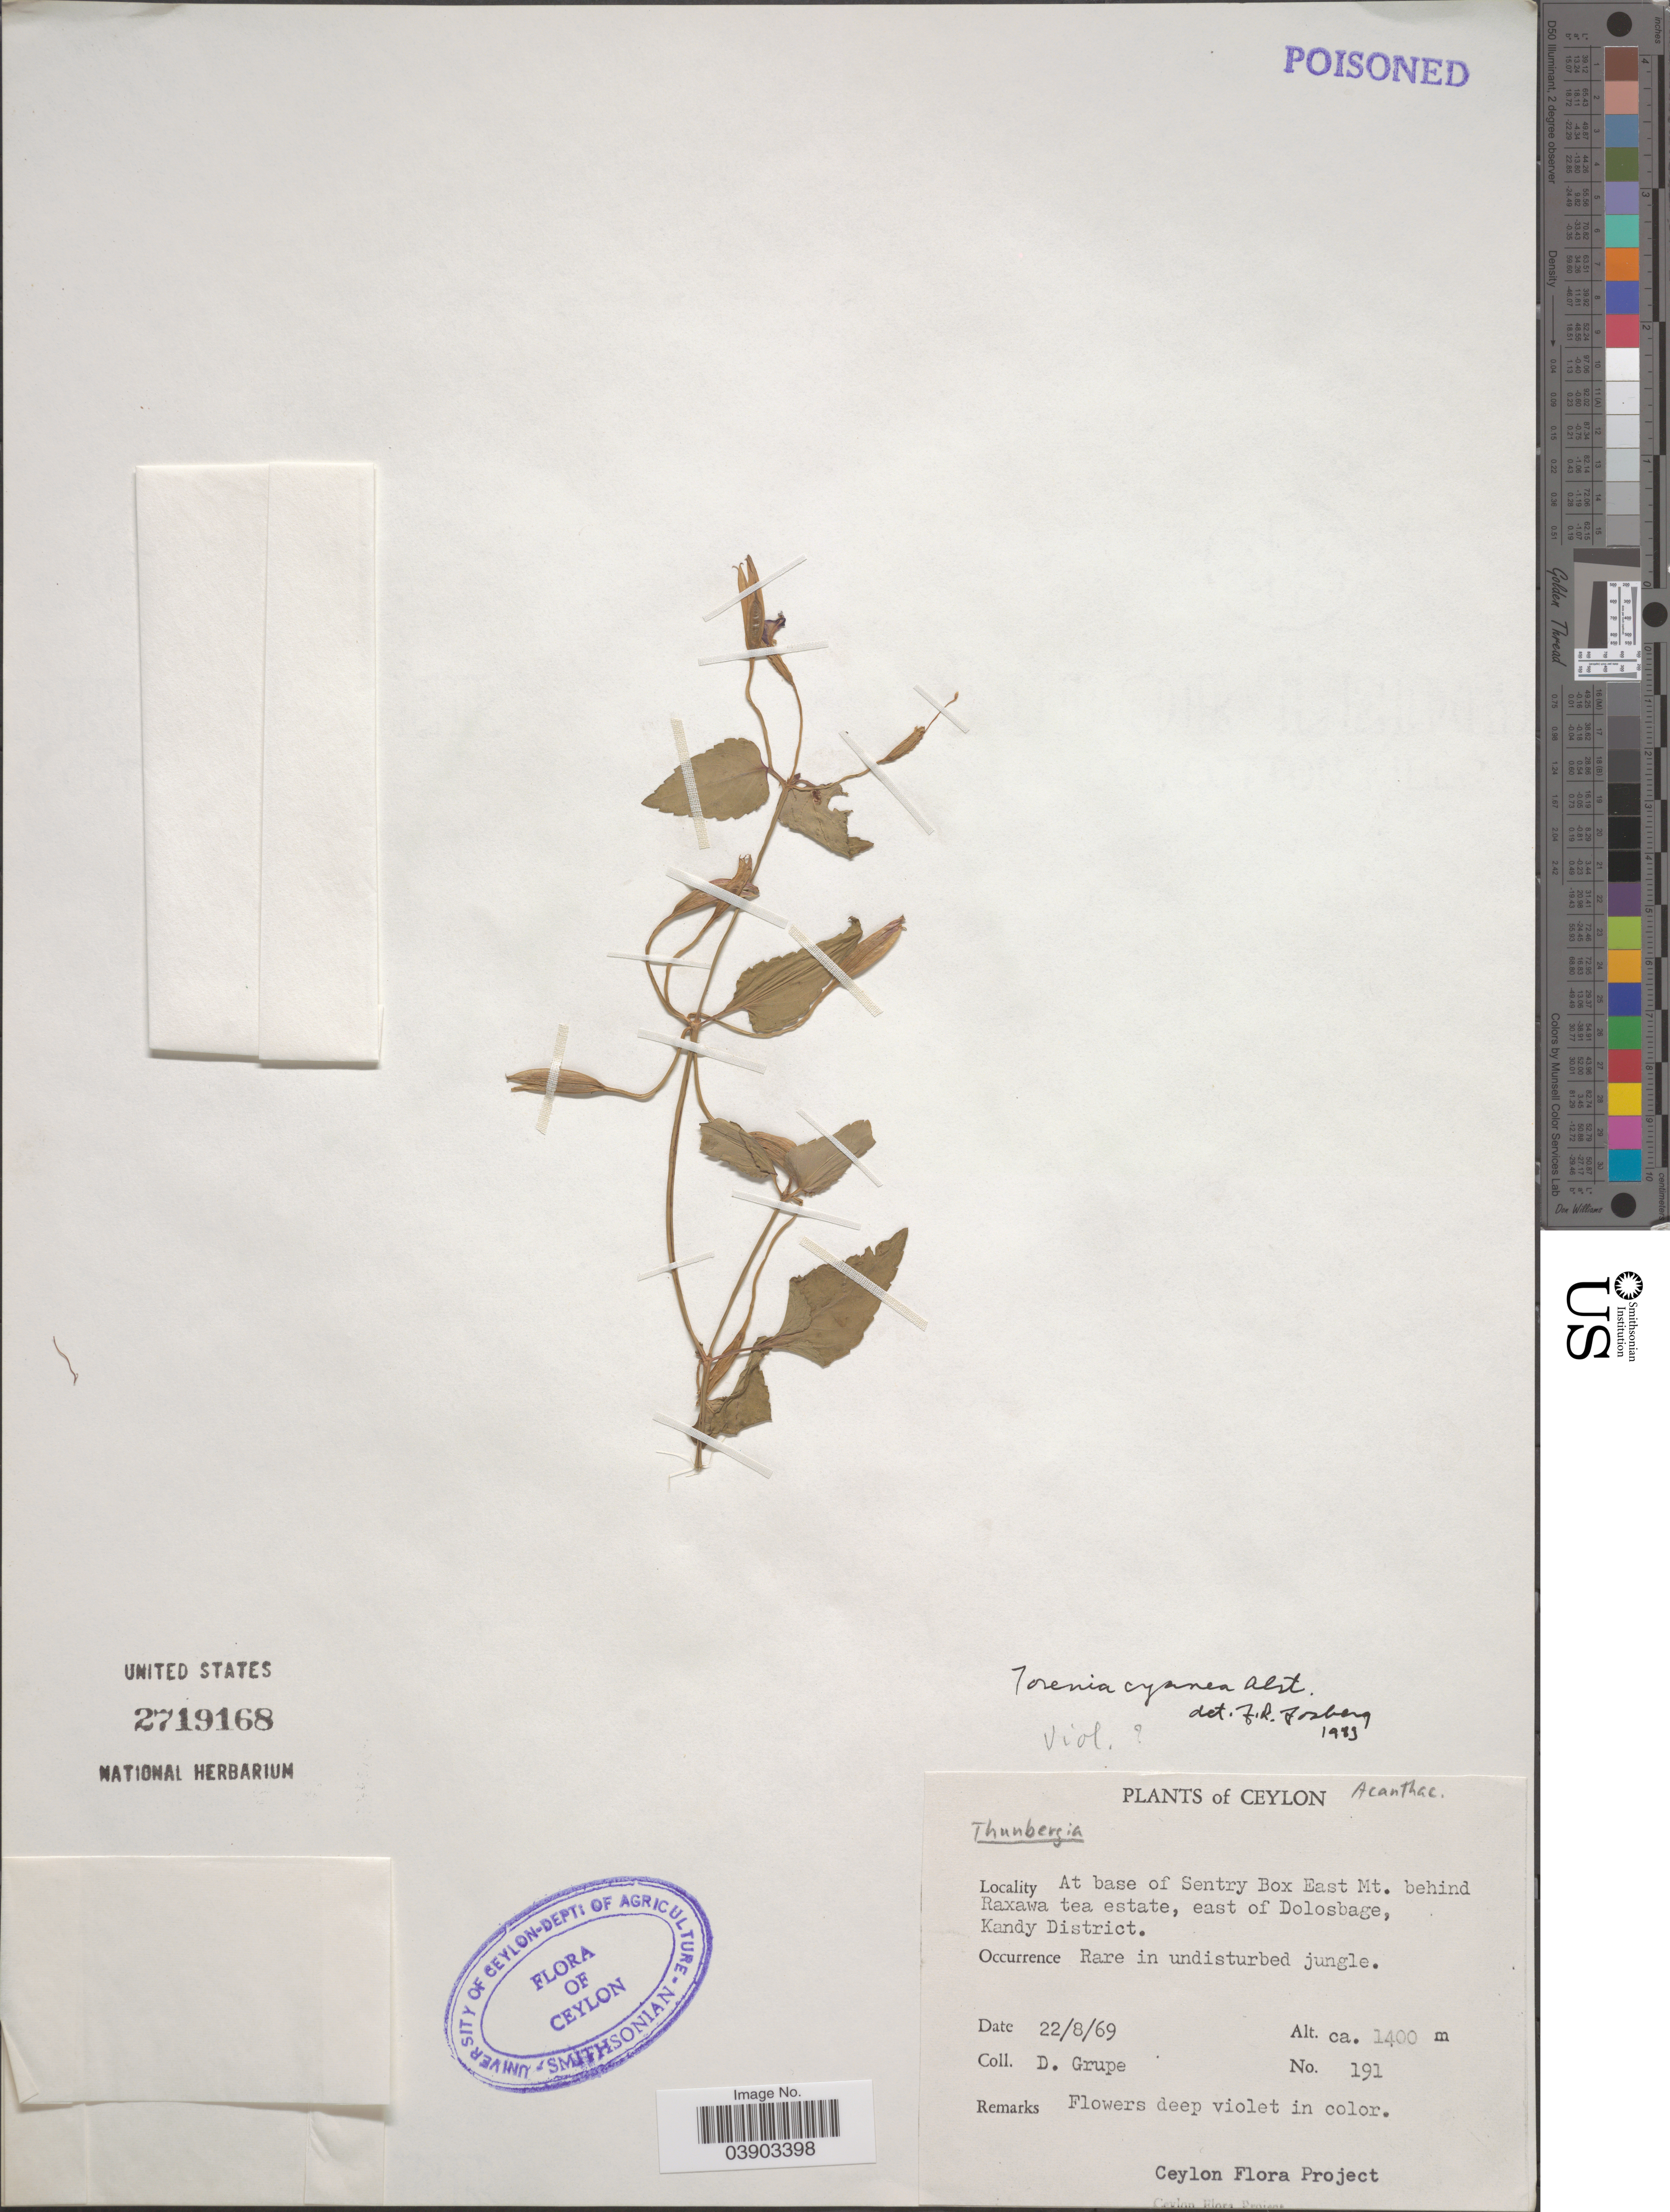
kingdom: Plantae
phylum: Tracheophyta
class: Magnoliopsida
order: Lamiales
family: Linderniaceae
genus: Torenia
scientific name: Torenia cyanea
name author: Alston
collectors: D. Grupe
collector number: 191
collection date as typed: Transcribed d/m/y: 22/8/69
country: Sri Lanka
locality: Ceylon. At base of Sentry Box East Mt. behind Raxawa tea estate, east of Dolosbage, Kandy District.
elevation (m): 1400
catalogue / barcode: US 2719168